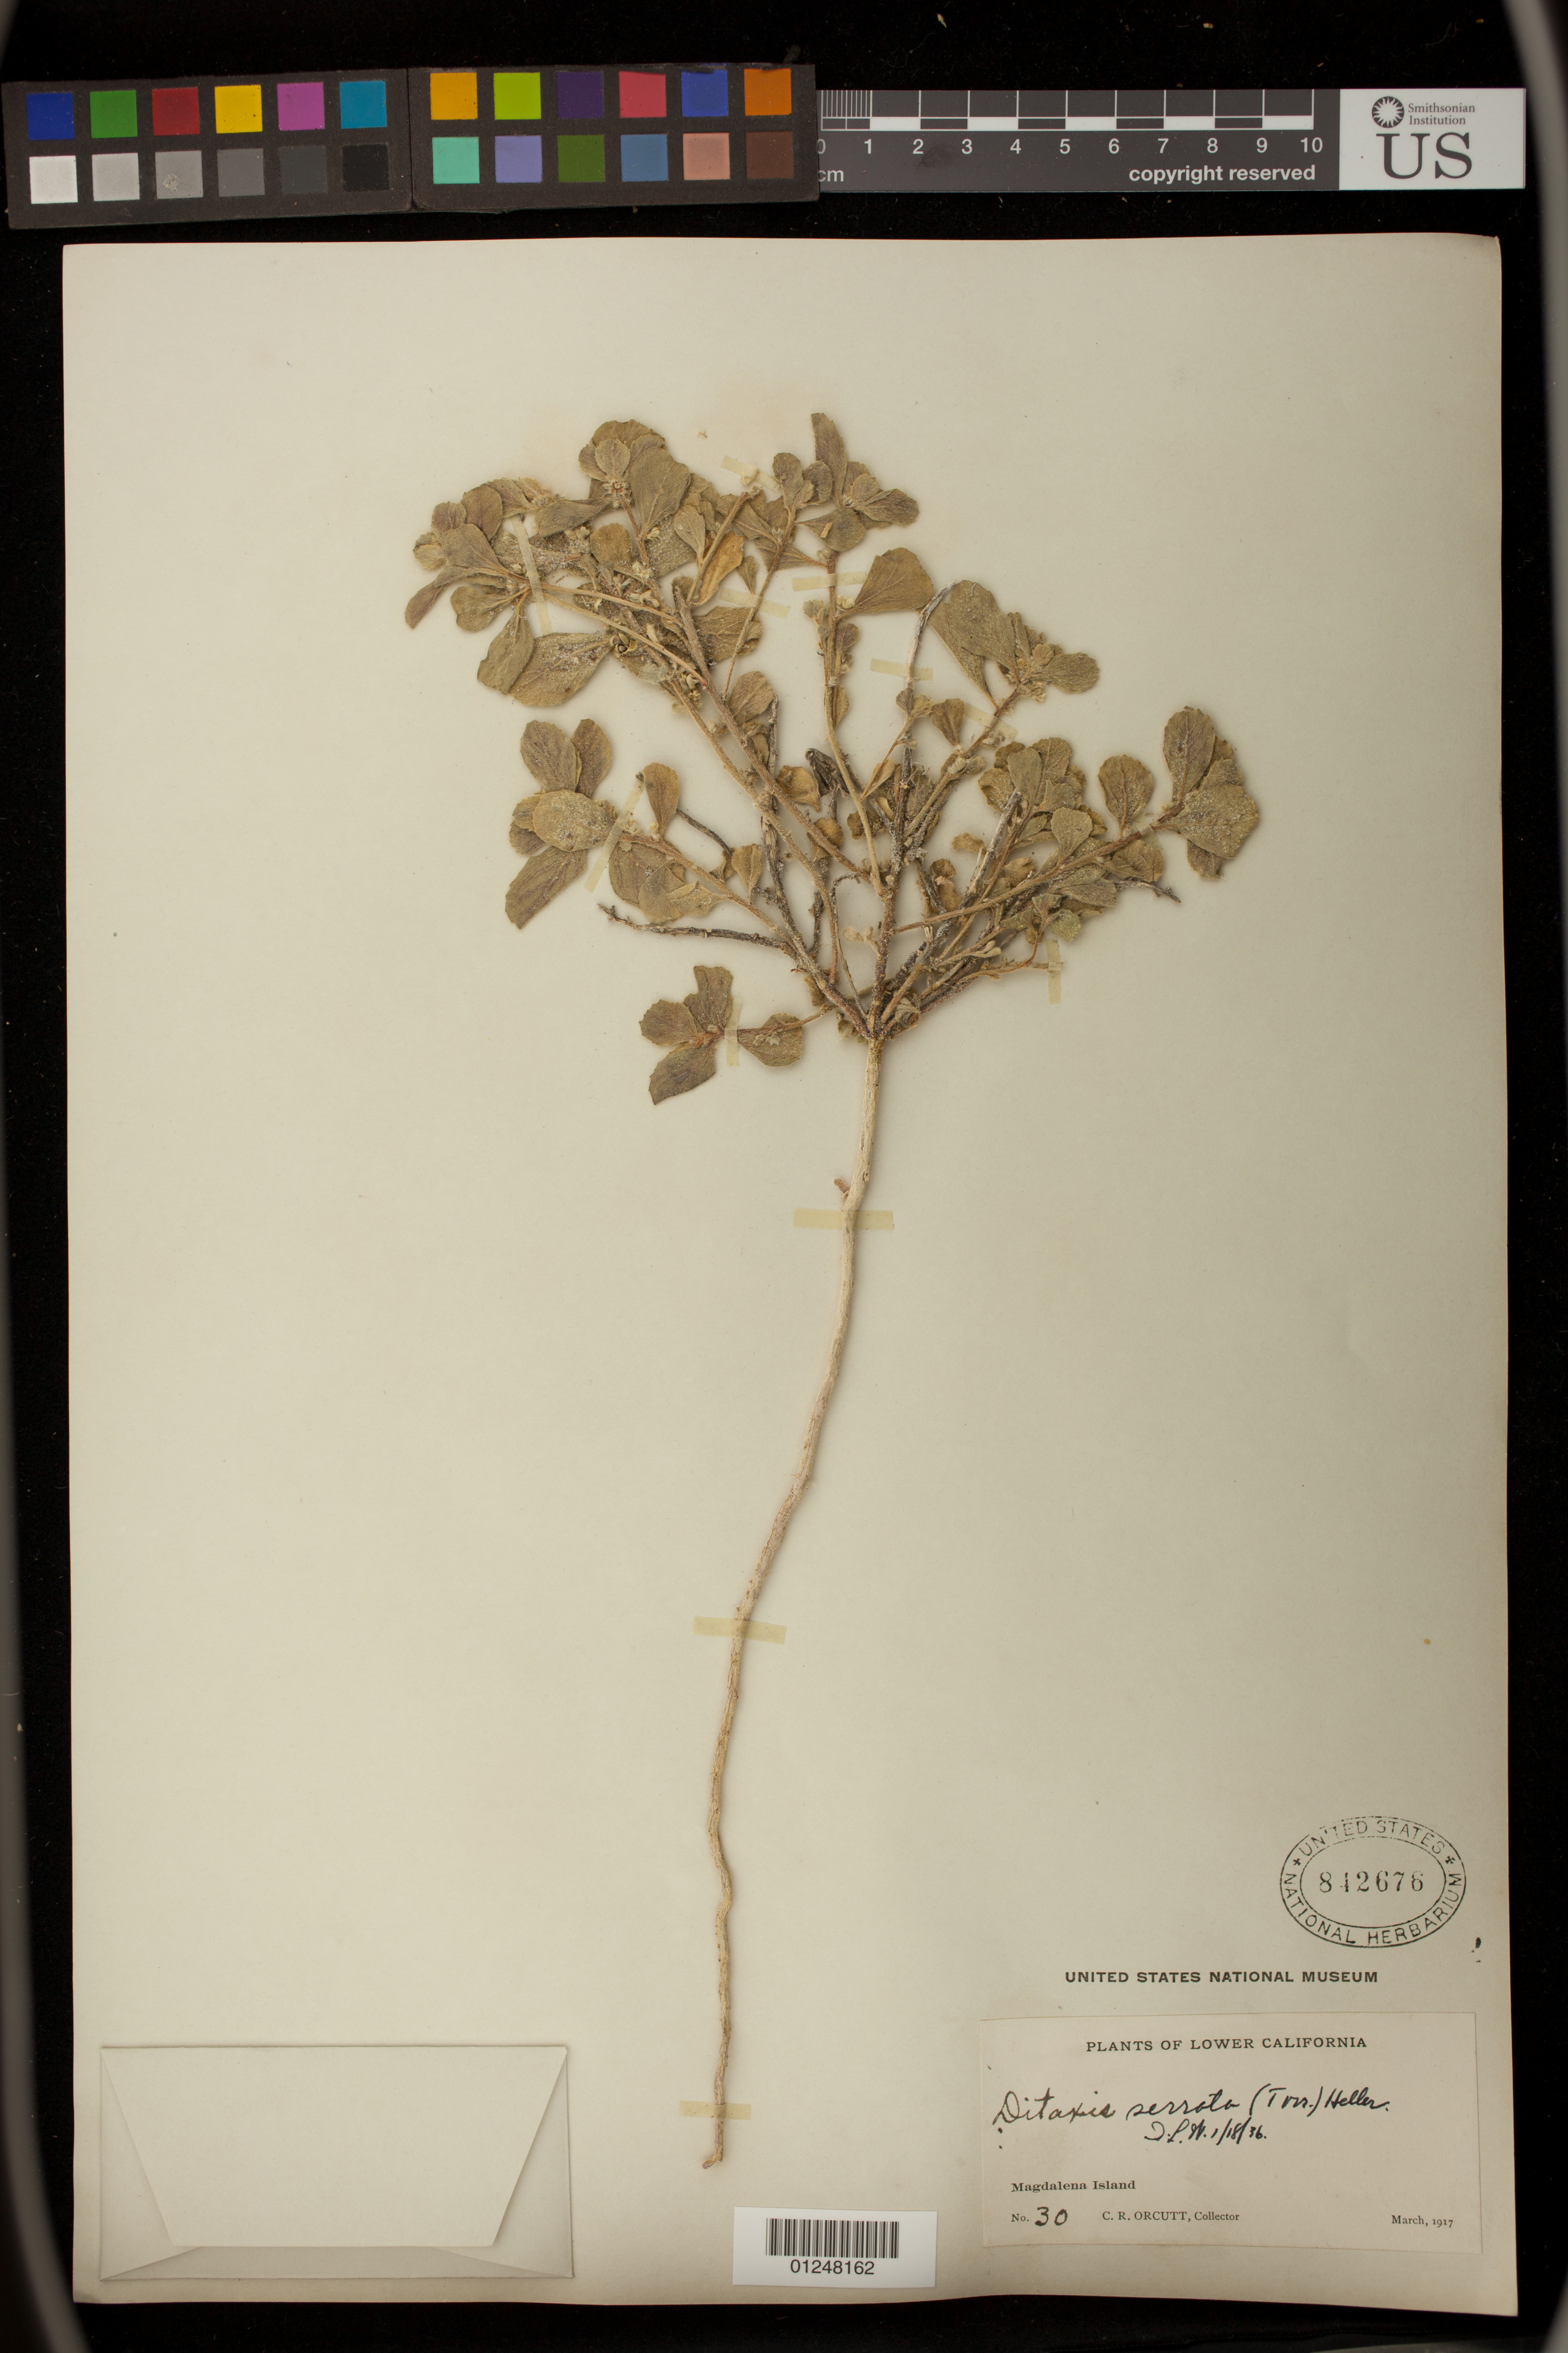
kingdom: Plantae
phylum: Tracheophyta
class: Magnoliopsida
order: Malpighiales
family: Euphorbiaceae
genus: Argythamnia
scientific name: Argythamnia serrata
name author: (Torr.) Müll. Arg.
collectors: C. R. Orcutt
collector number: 30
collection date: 1917-03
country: Mexico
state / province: Baja California Sur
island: Magdalena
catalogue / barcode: US 842676